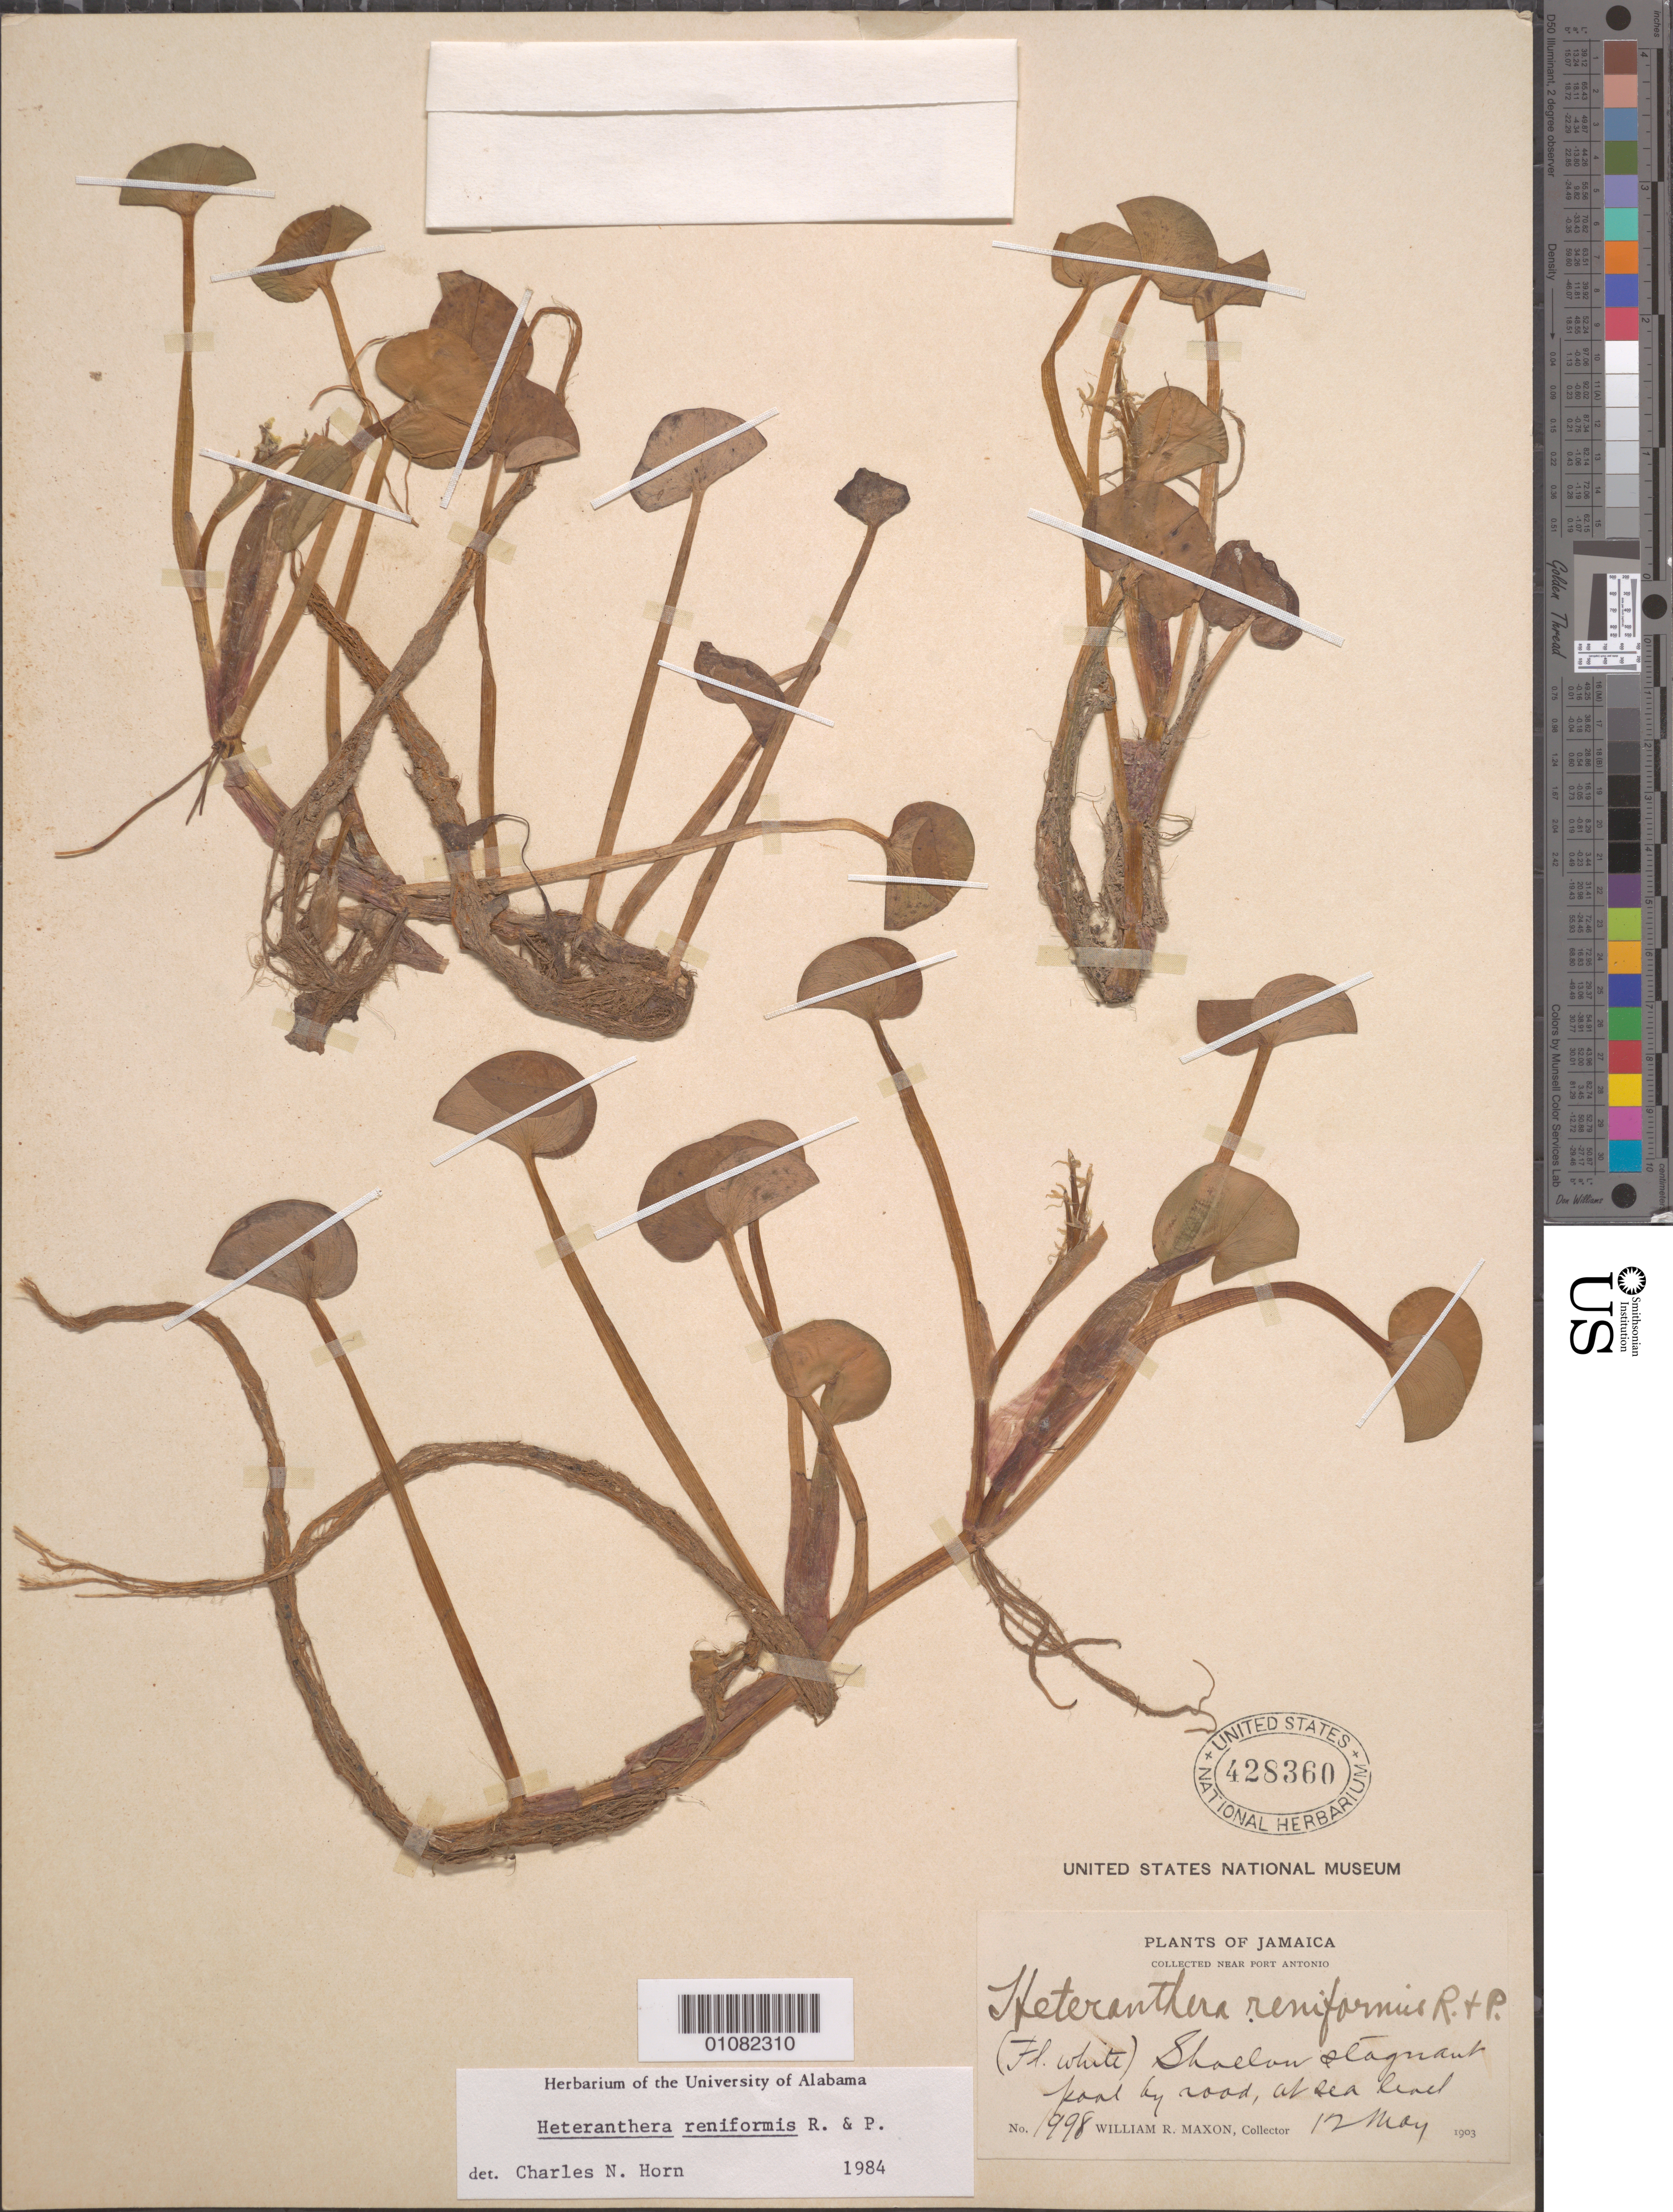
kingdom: Plantae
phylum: Tracheophyta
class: Liliopsida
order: Commelinales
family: Pontederiaceae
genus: Heteranthera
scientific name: Heteranthera reniformis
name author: Ruiz & Pav.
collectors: W. R. Maxon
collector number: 1998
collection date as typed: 12 May 1903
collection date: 1903-05-12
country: Jamaica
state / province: Portland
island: Jamaica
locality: near Port Antonio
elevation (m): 0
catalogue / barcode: US 428360